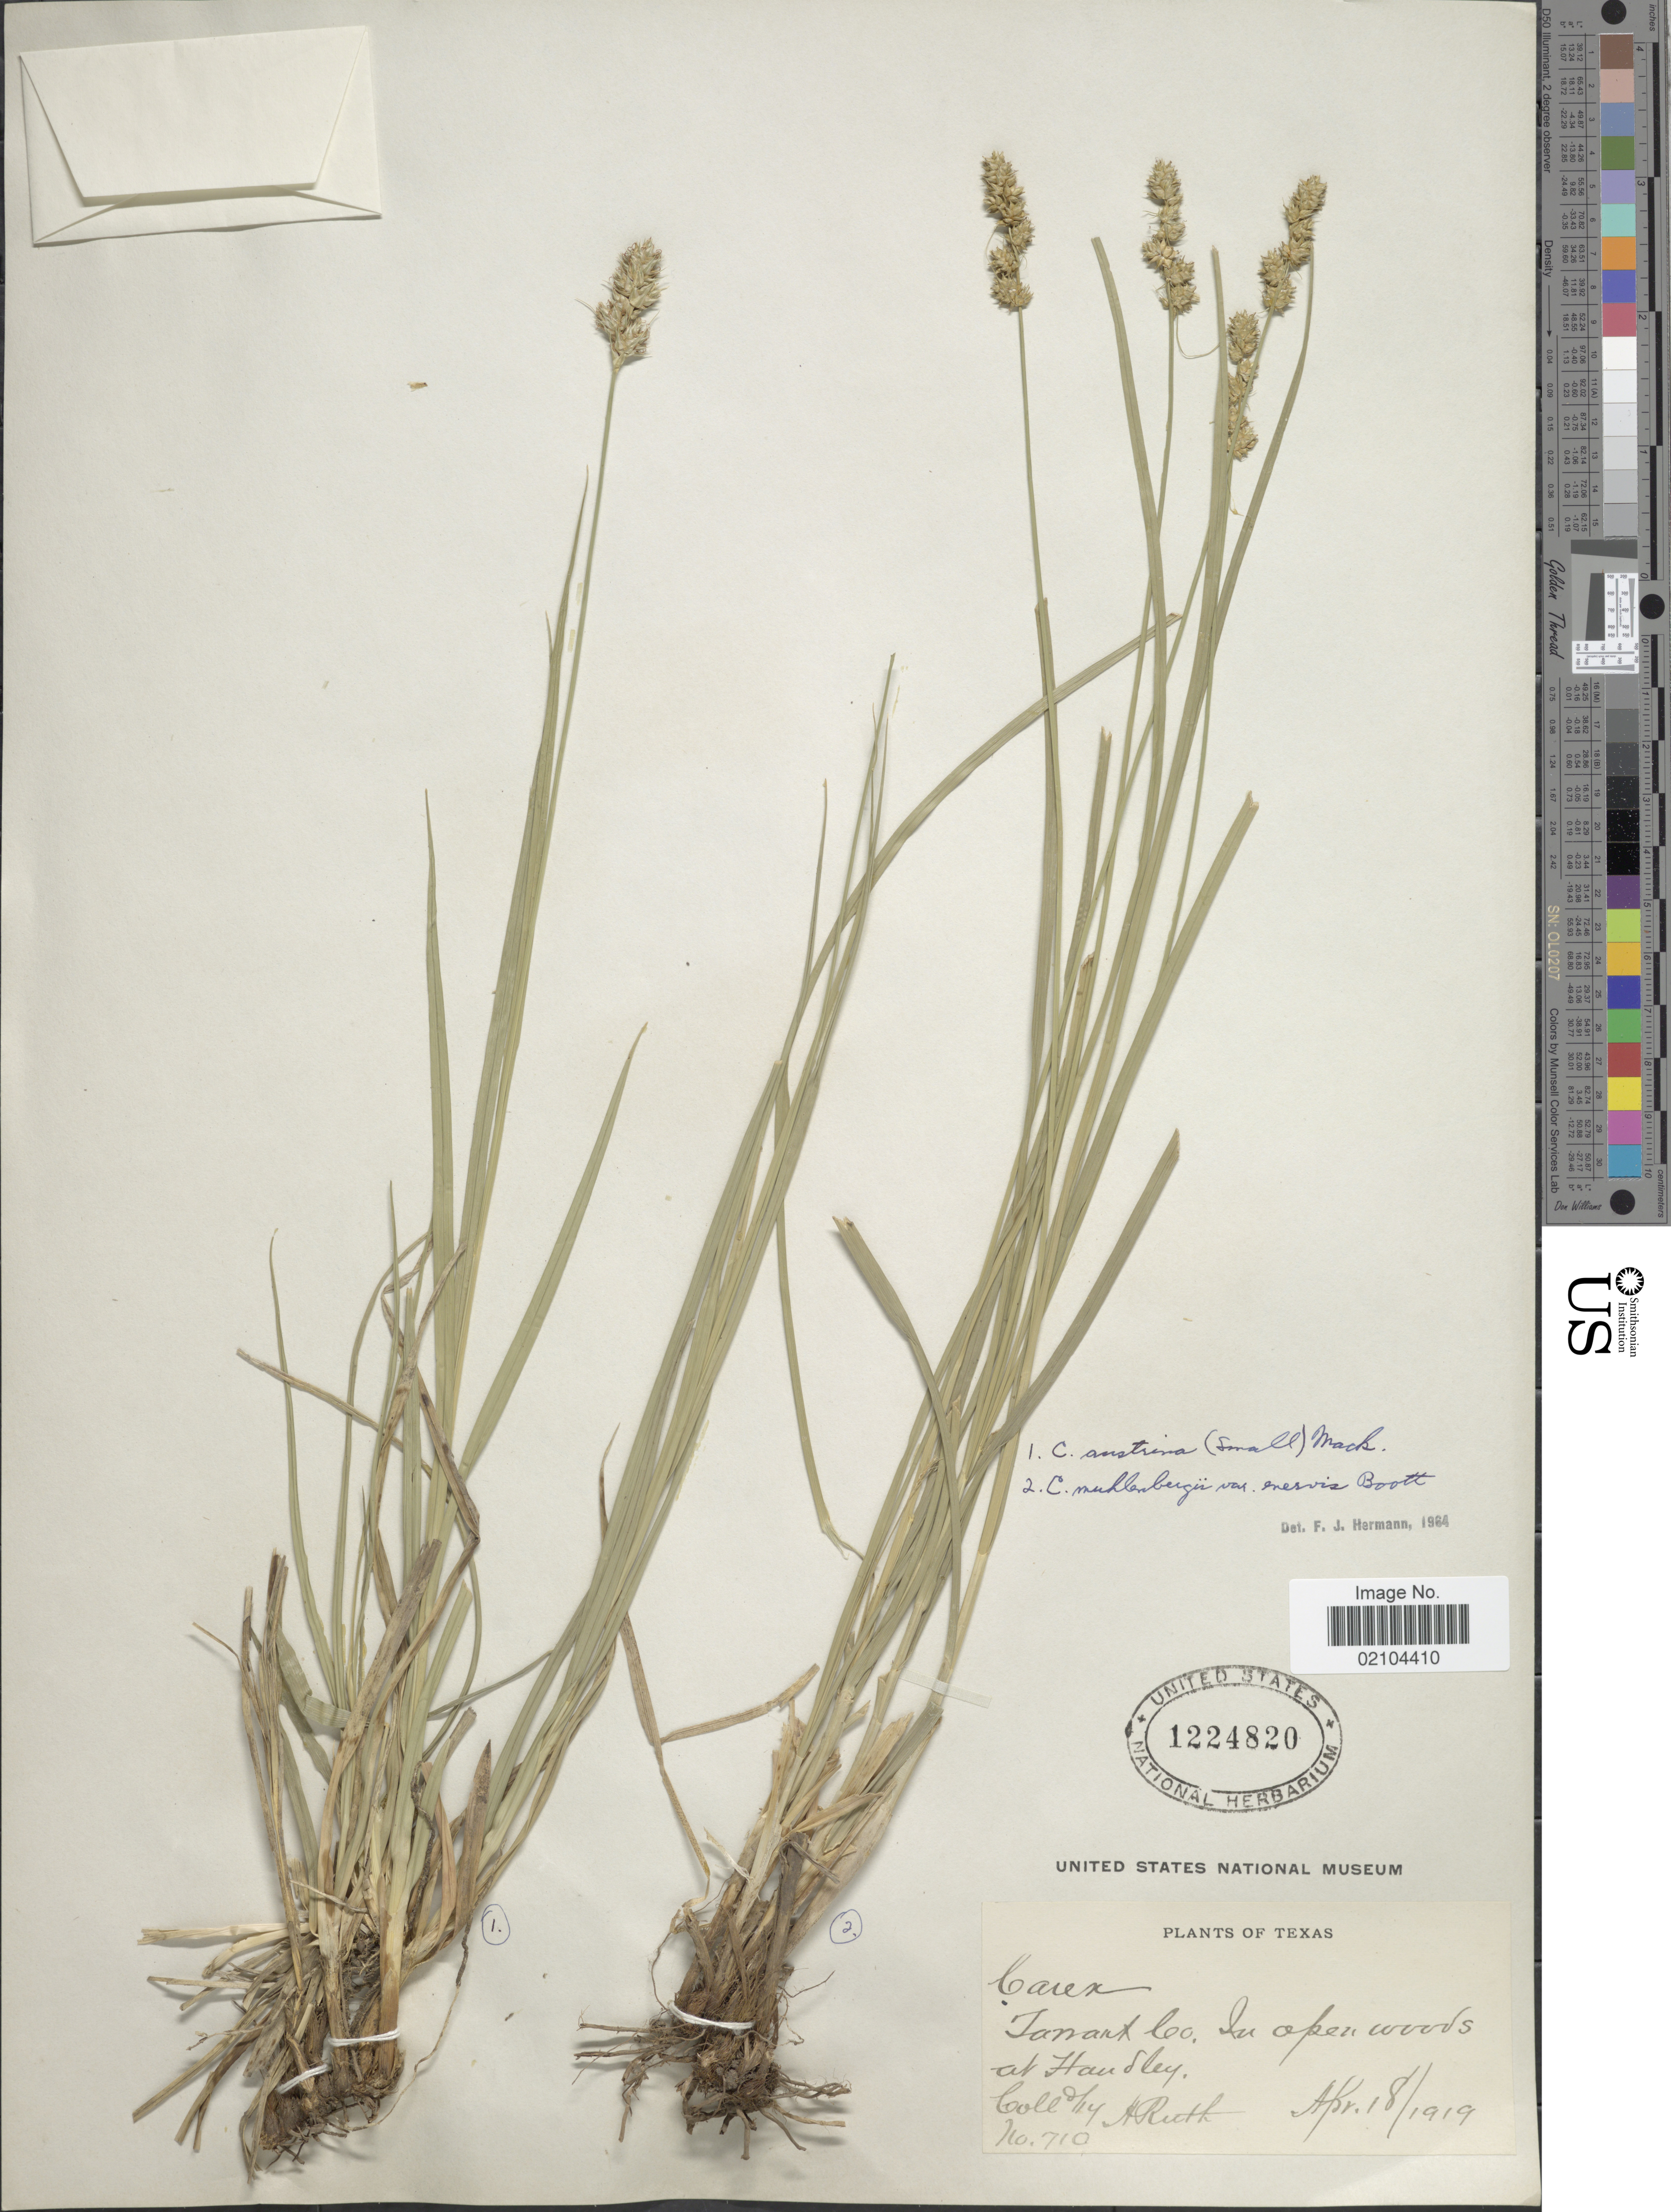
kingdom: Plantae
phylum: Tracheophyta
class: Liliopsida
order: Poales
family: Cyperaceae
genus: Carex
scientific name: Carex austrina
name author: Mack.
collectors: A. Ruth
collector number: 710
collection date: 1919-04-18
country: United States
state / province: Texas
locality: Tarrant Co., in open woods at Handley.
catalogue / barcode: US 1224820